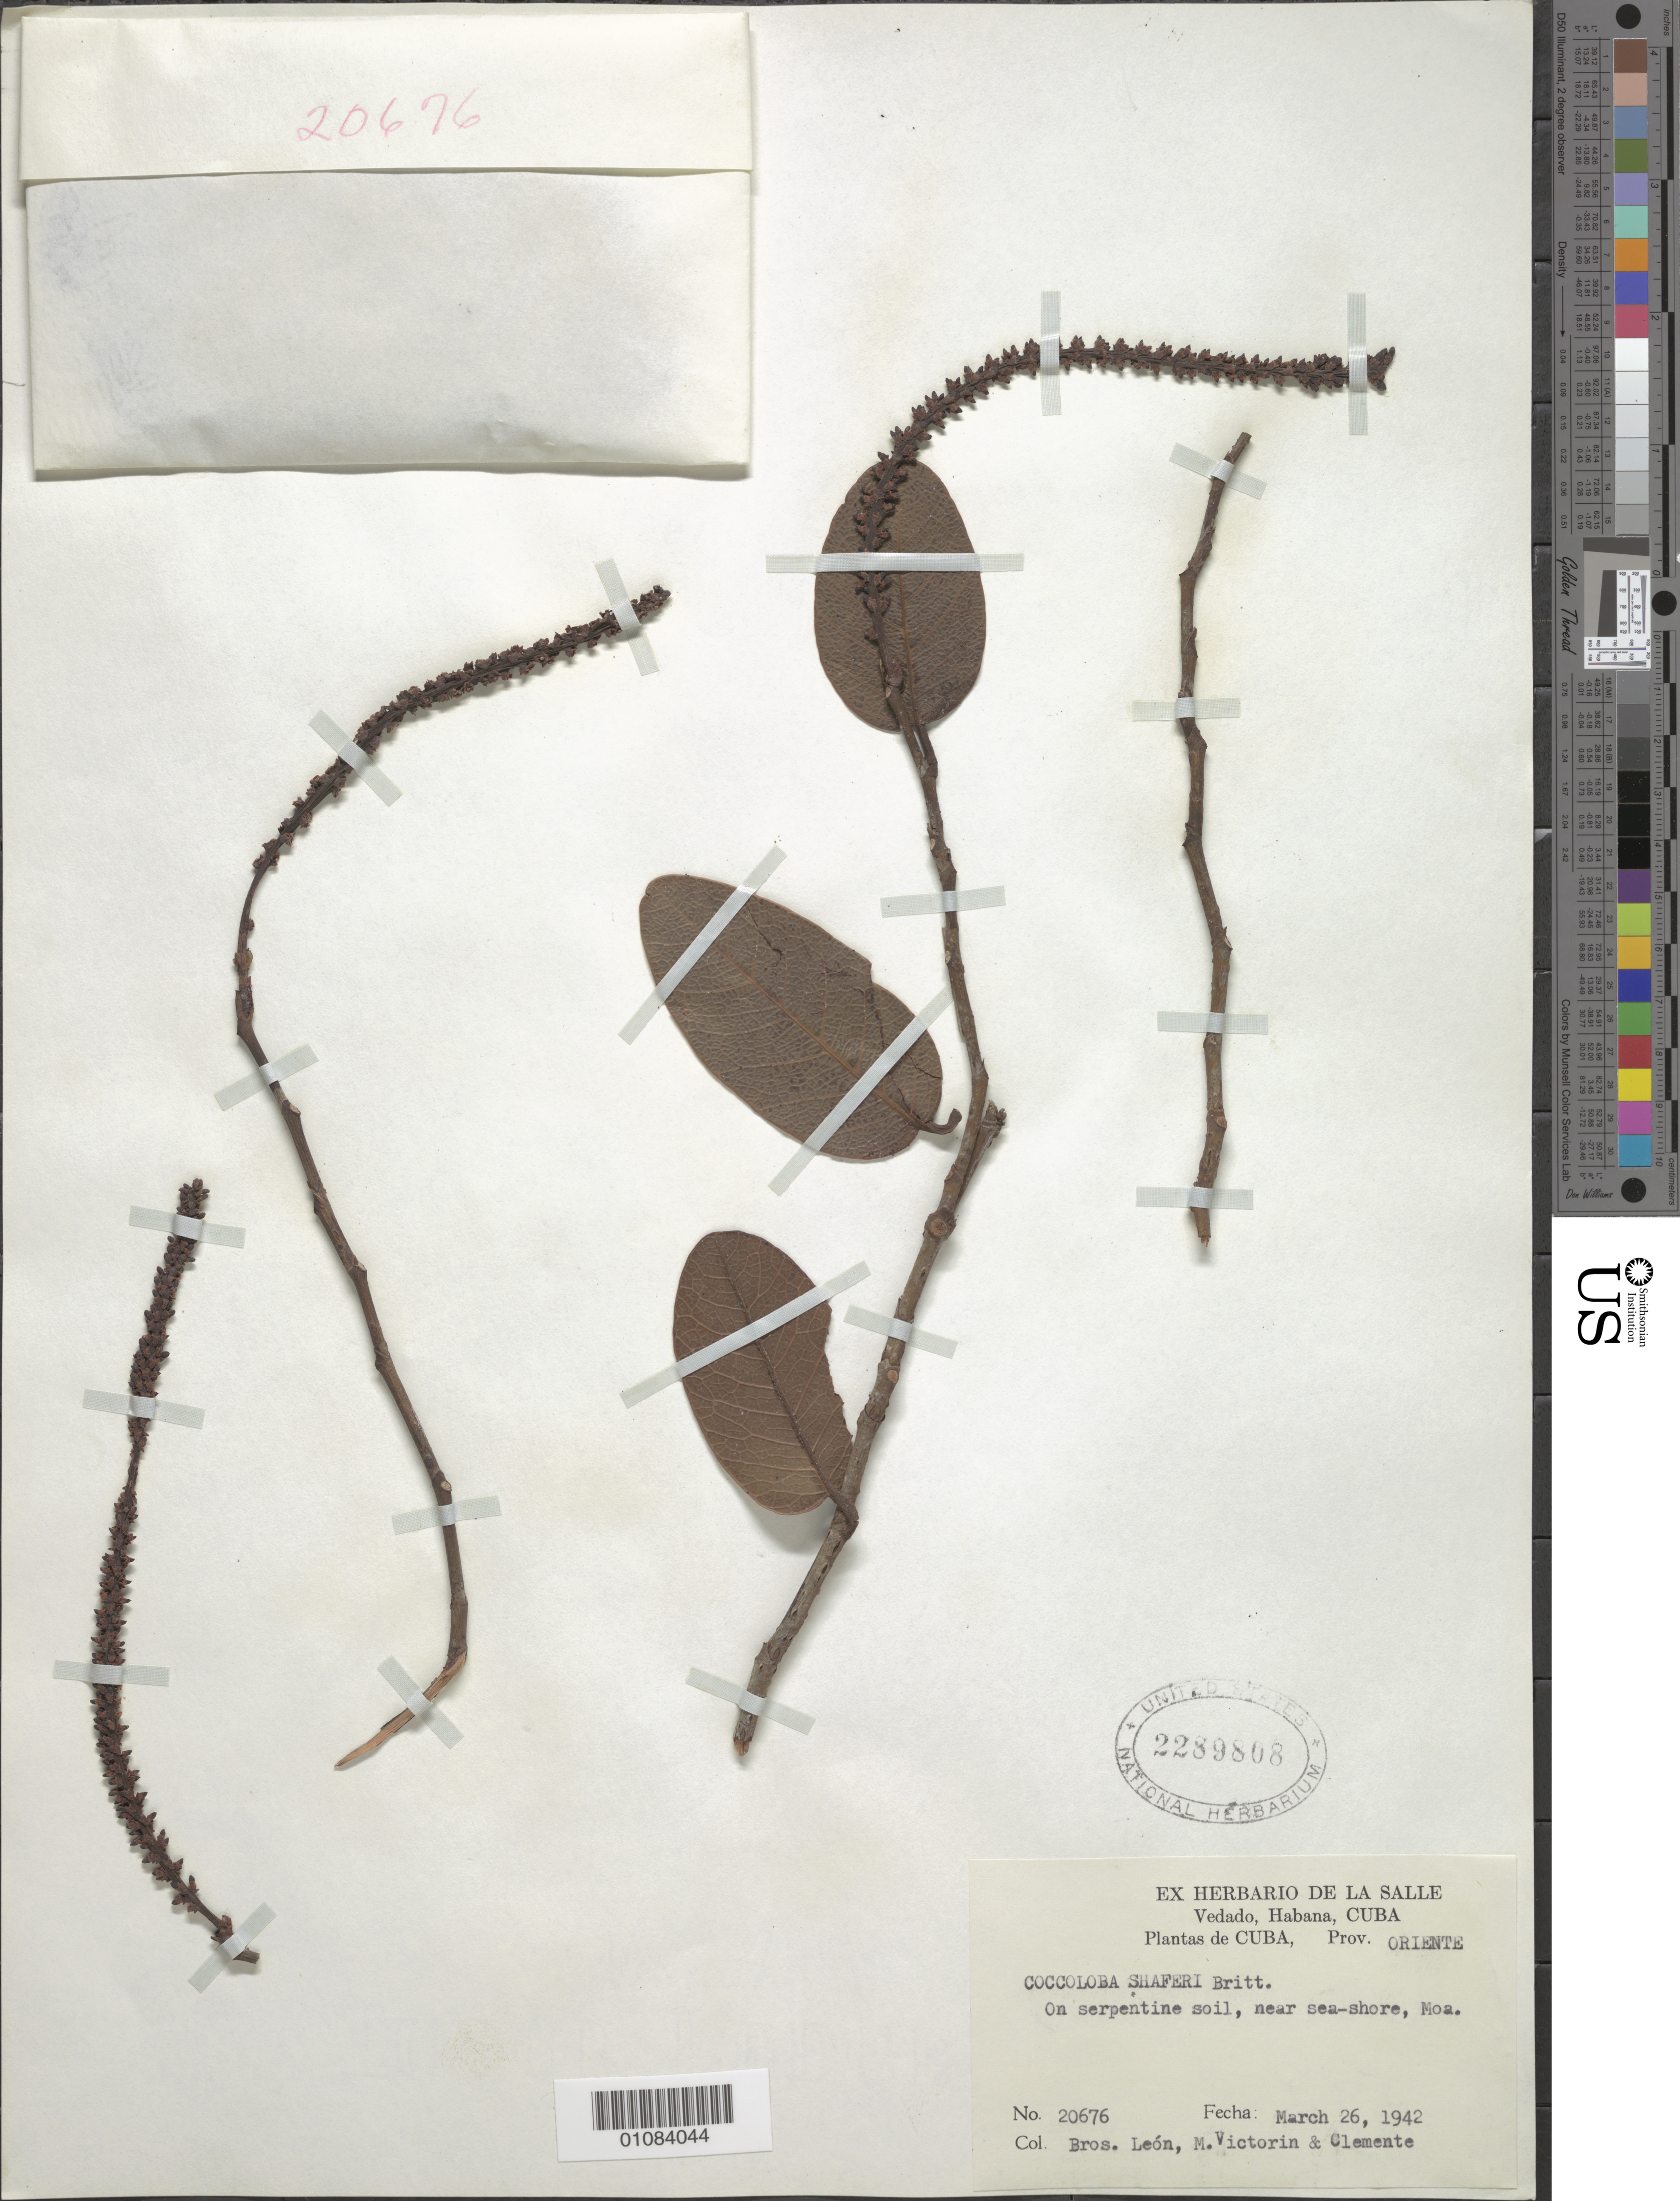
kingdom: Plantae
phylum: Tracheophyta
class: Magnoliopsida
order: Caryophyllales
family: Polygonaceae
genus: Coccoloba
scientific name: Coccoloba shaferi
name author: Britton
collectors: Bro. León, F. Victorin & Bro. Clemente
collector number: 20676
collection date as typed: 26 Mar 1942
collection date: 1942-03-26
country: Cuba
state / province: Holguín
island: Cuba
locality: Moa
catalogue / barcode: US 2289808